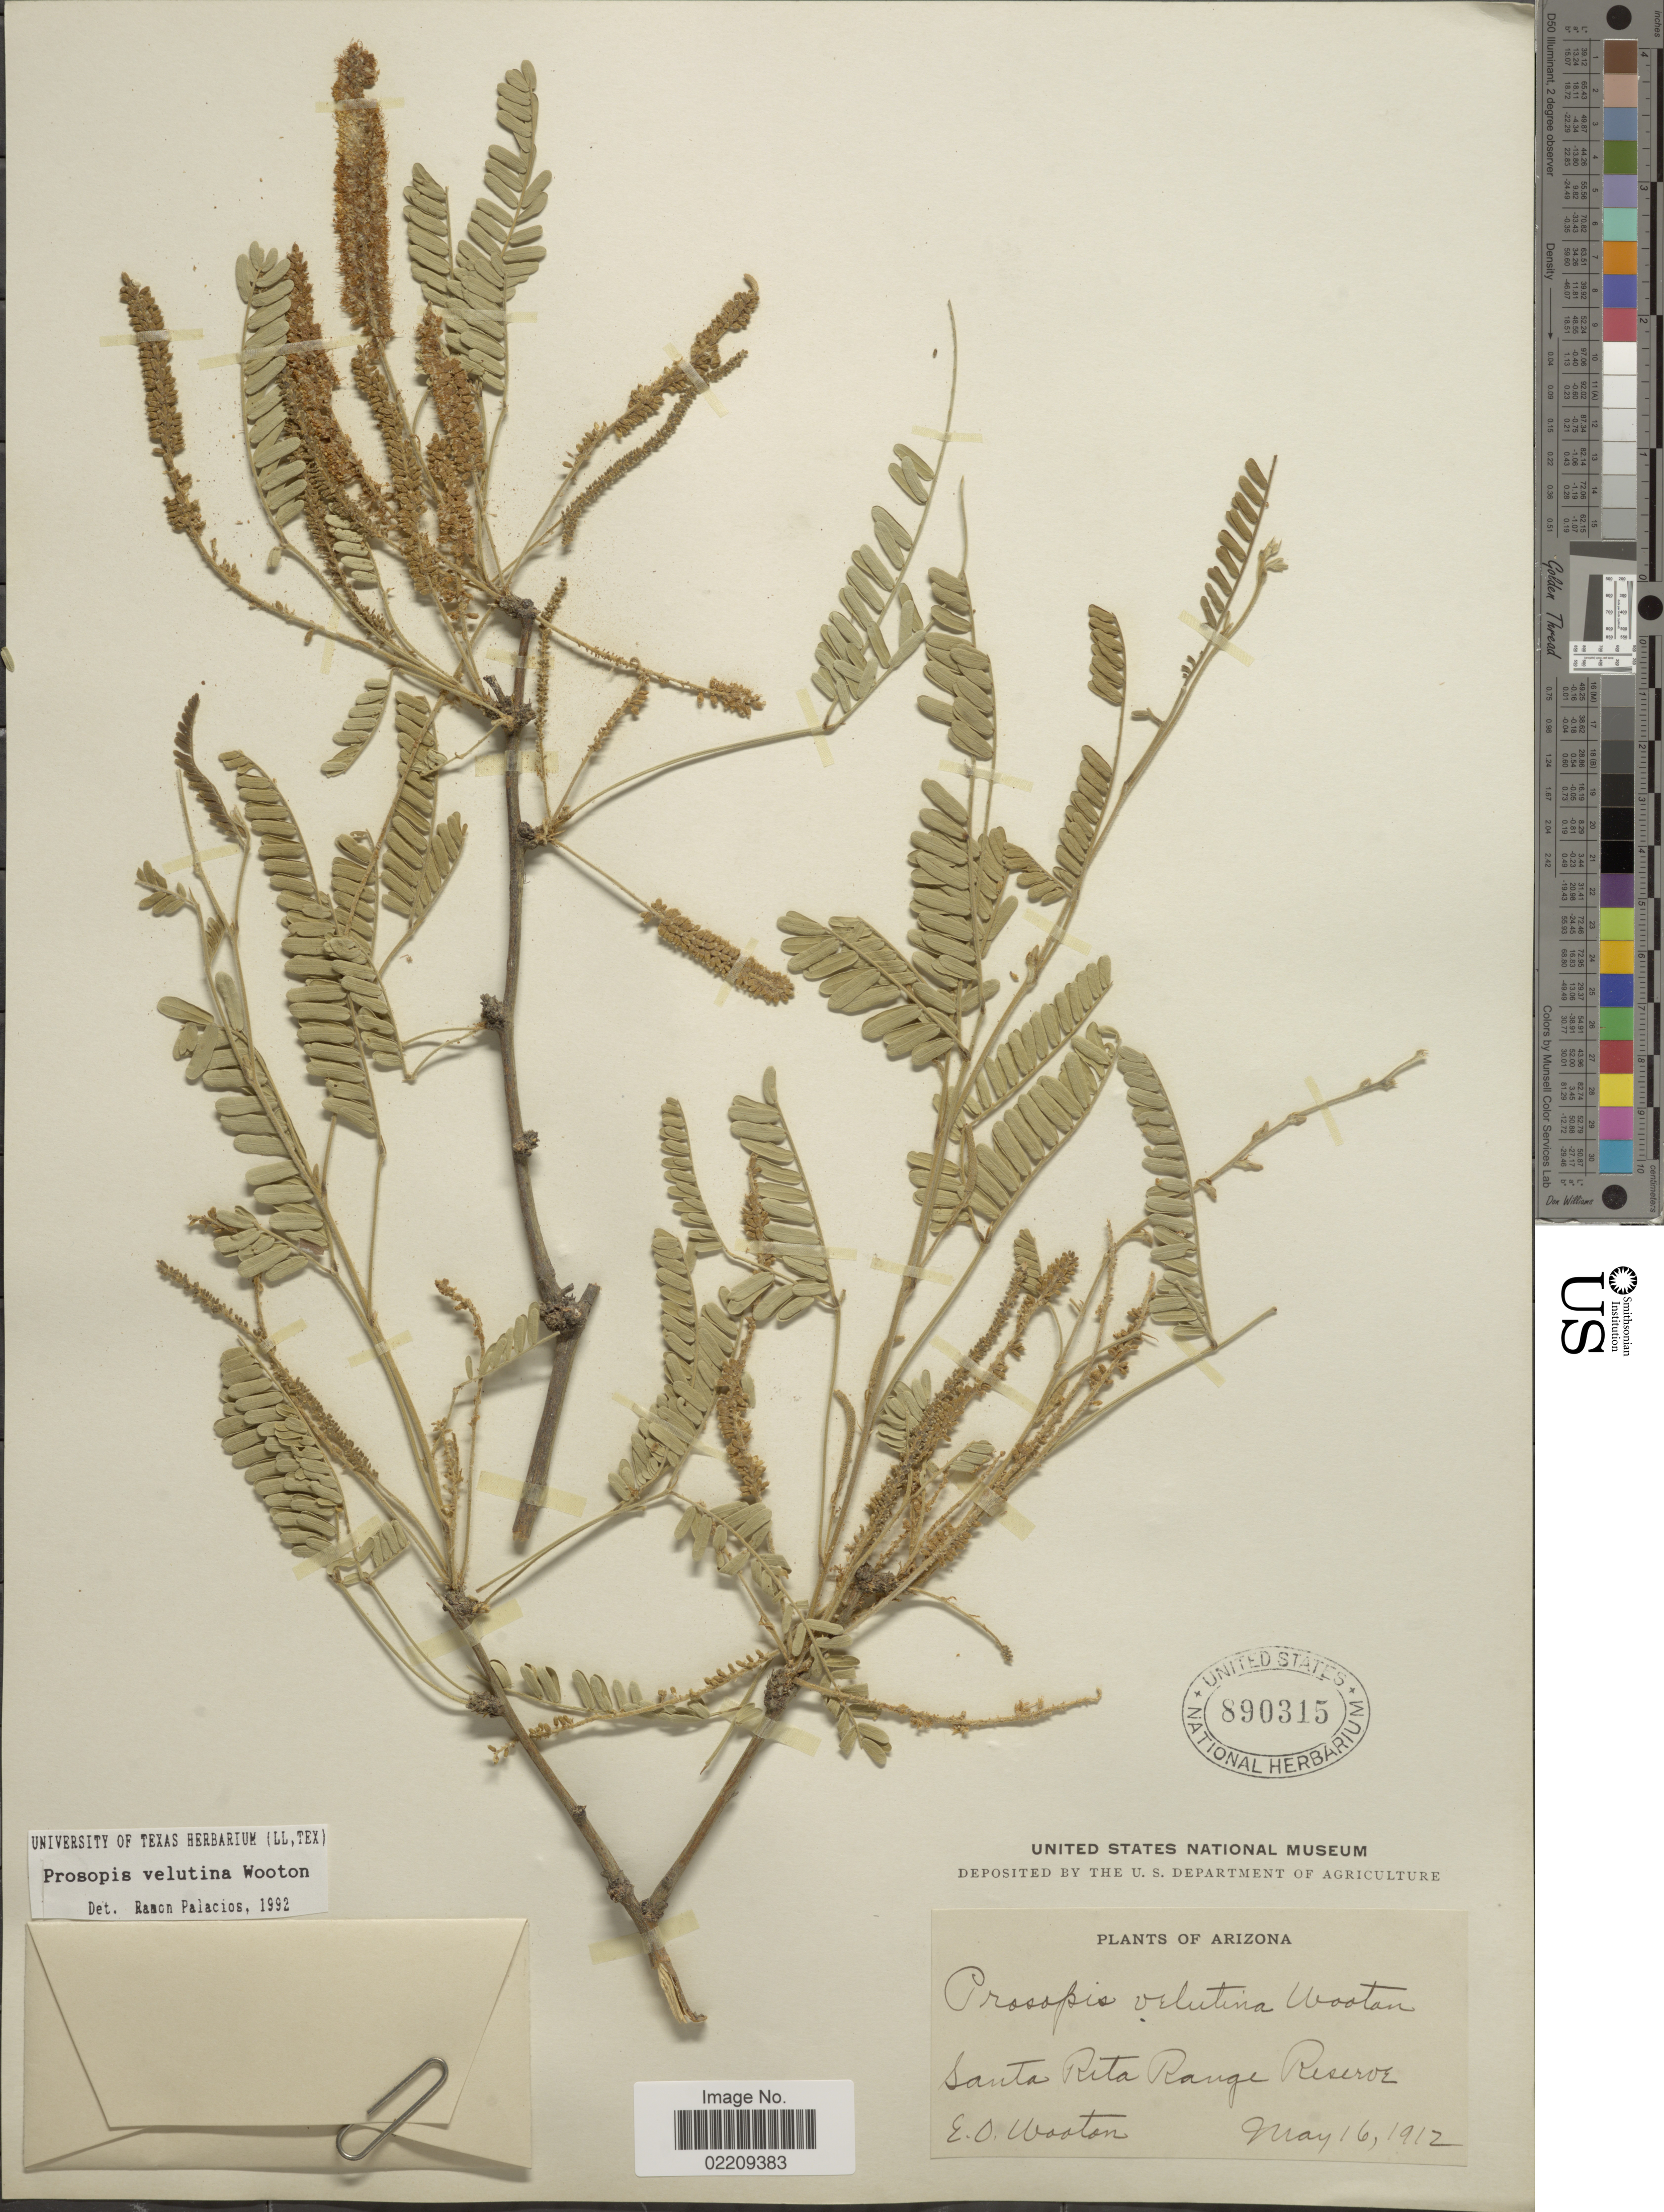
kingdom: Plantae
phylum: Tracheophyta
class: Magnoliopsida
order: Fabales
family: Fabaceae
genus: Neltuma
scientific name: Neltuma velutina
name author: (Wooton) Britton & Rose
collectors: E. O. Wooton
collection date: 1912-05-16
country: United States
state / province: Arizona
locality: Santa Rita Range Reserve.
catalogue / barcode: US 890315